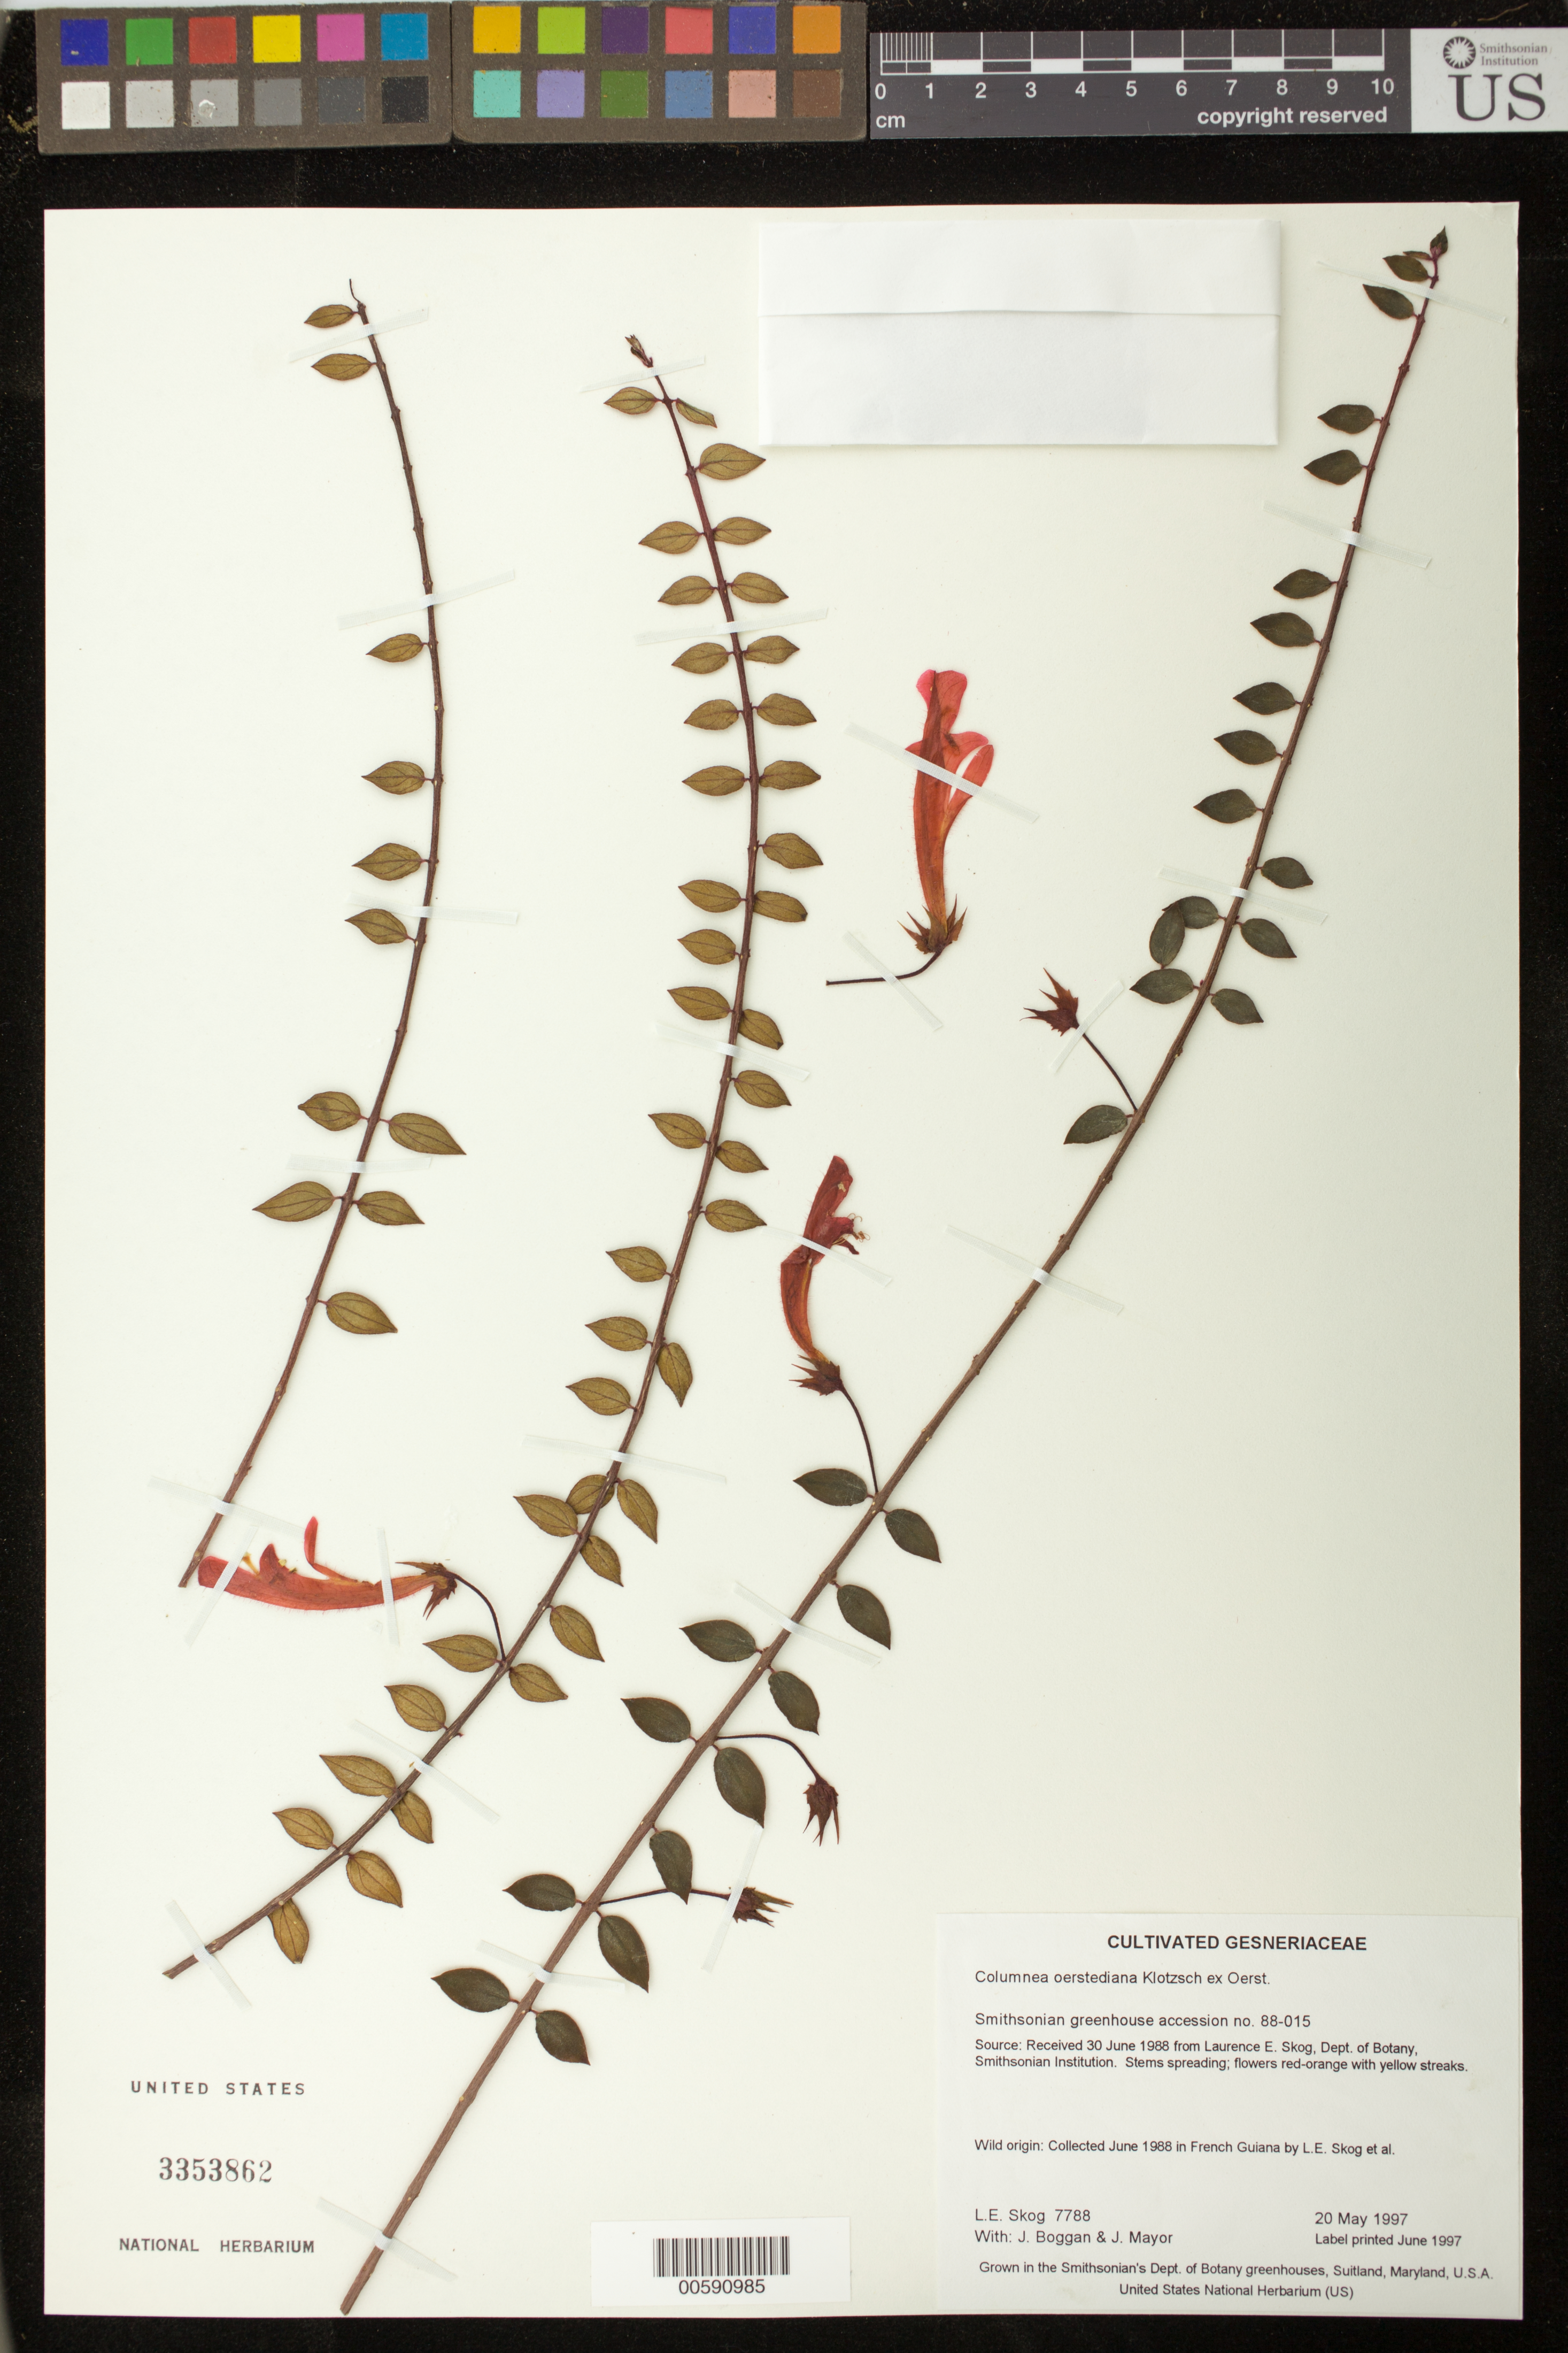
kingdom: Plantae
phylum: Tracheophyta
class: Magnoliopsida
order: Lamiales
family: Gesneriaceae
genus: Columnea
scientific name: Columnea oerstediana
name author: Klotzsch ex Oerst.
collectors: L. E. Skog, J. K. Boggan & J. Mayor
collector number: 7788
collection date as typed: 20 May 1997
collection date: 1997-05-20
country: French Guiana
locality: Grown in the Smithsonian's Dept. of Botany greenhouses, Suitland, Maryland, U.S.A.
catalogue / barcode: US 3353862